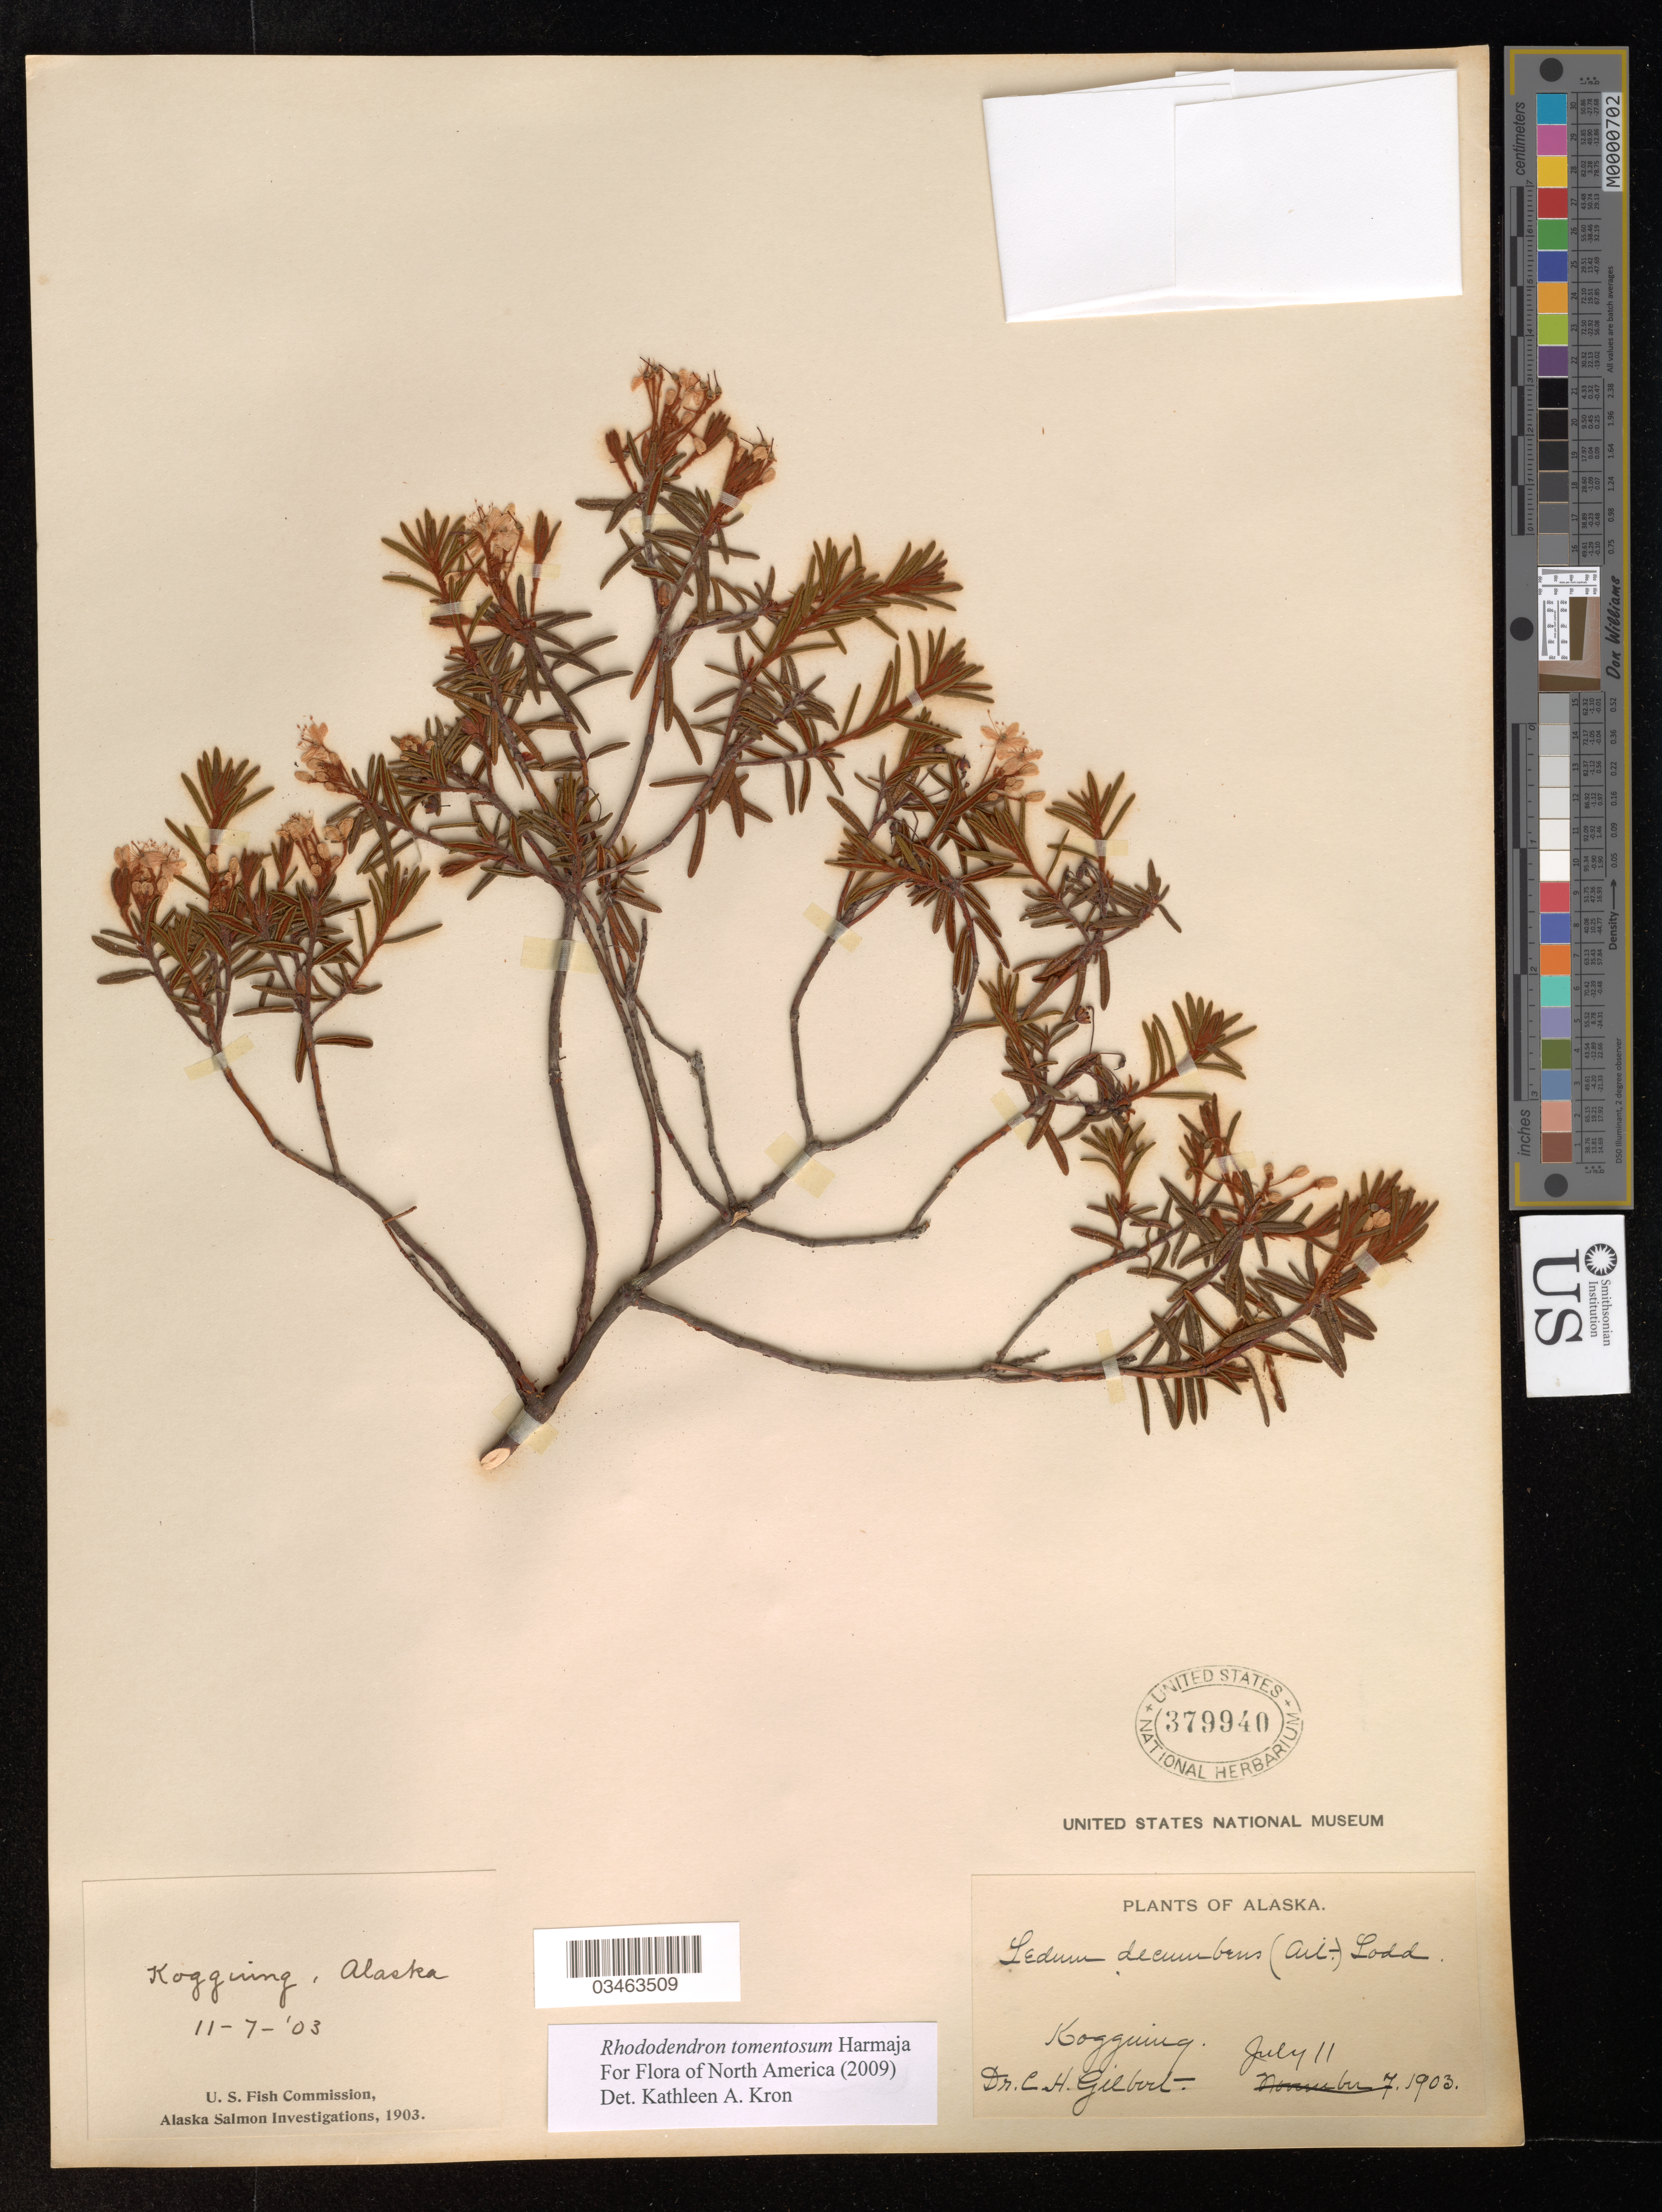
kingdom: Plantae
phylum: Tracheophyta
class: Magnoliopsida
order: Ericales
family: Ericaceae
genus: Rhododendron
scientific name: Rhododendron tomentosum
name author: Harmaja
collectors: C. Gilbert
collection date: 1903-07-11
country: United States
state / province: Alaska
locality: Koggiung.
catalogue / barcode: US 379940